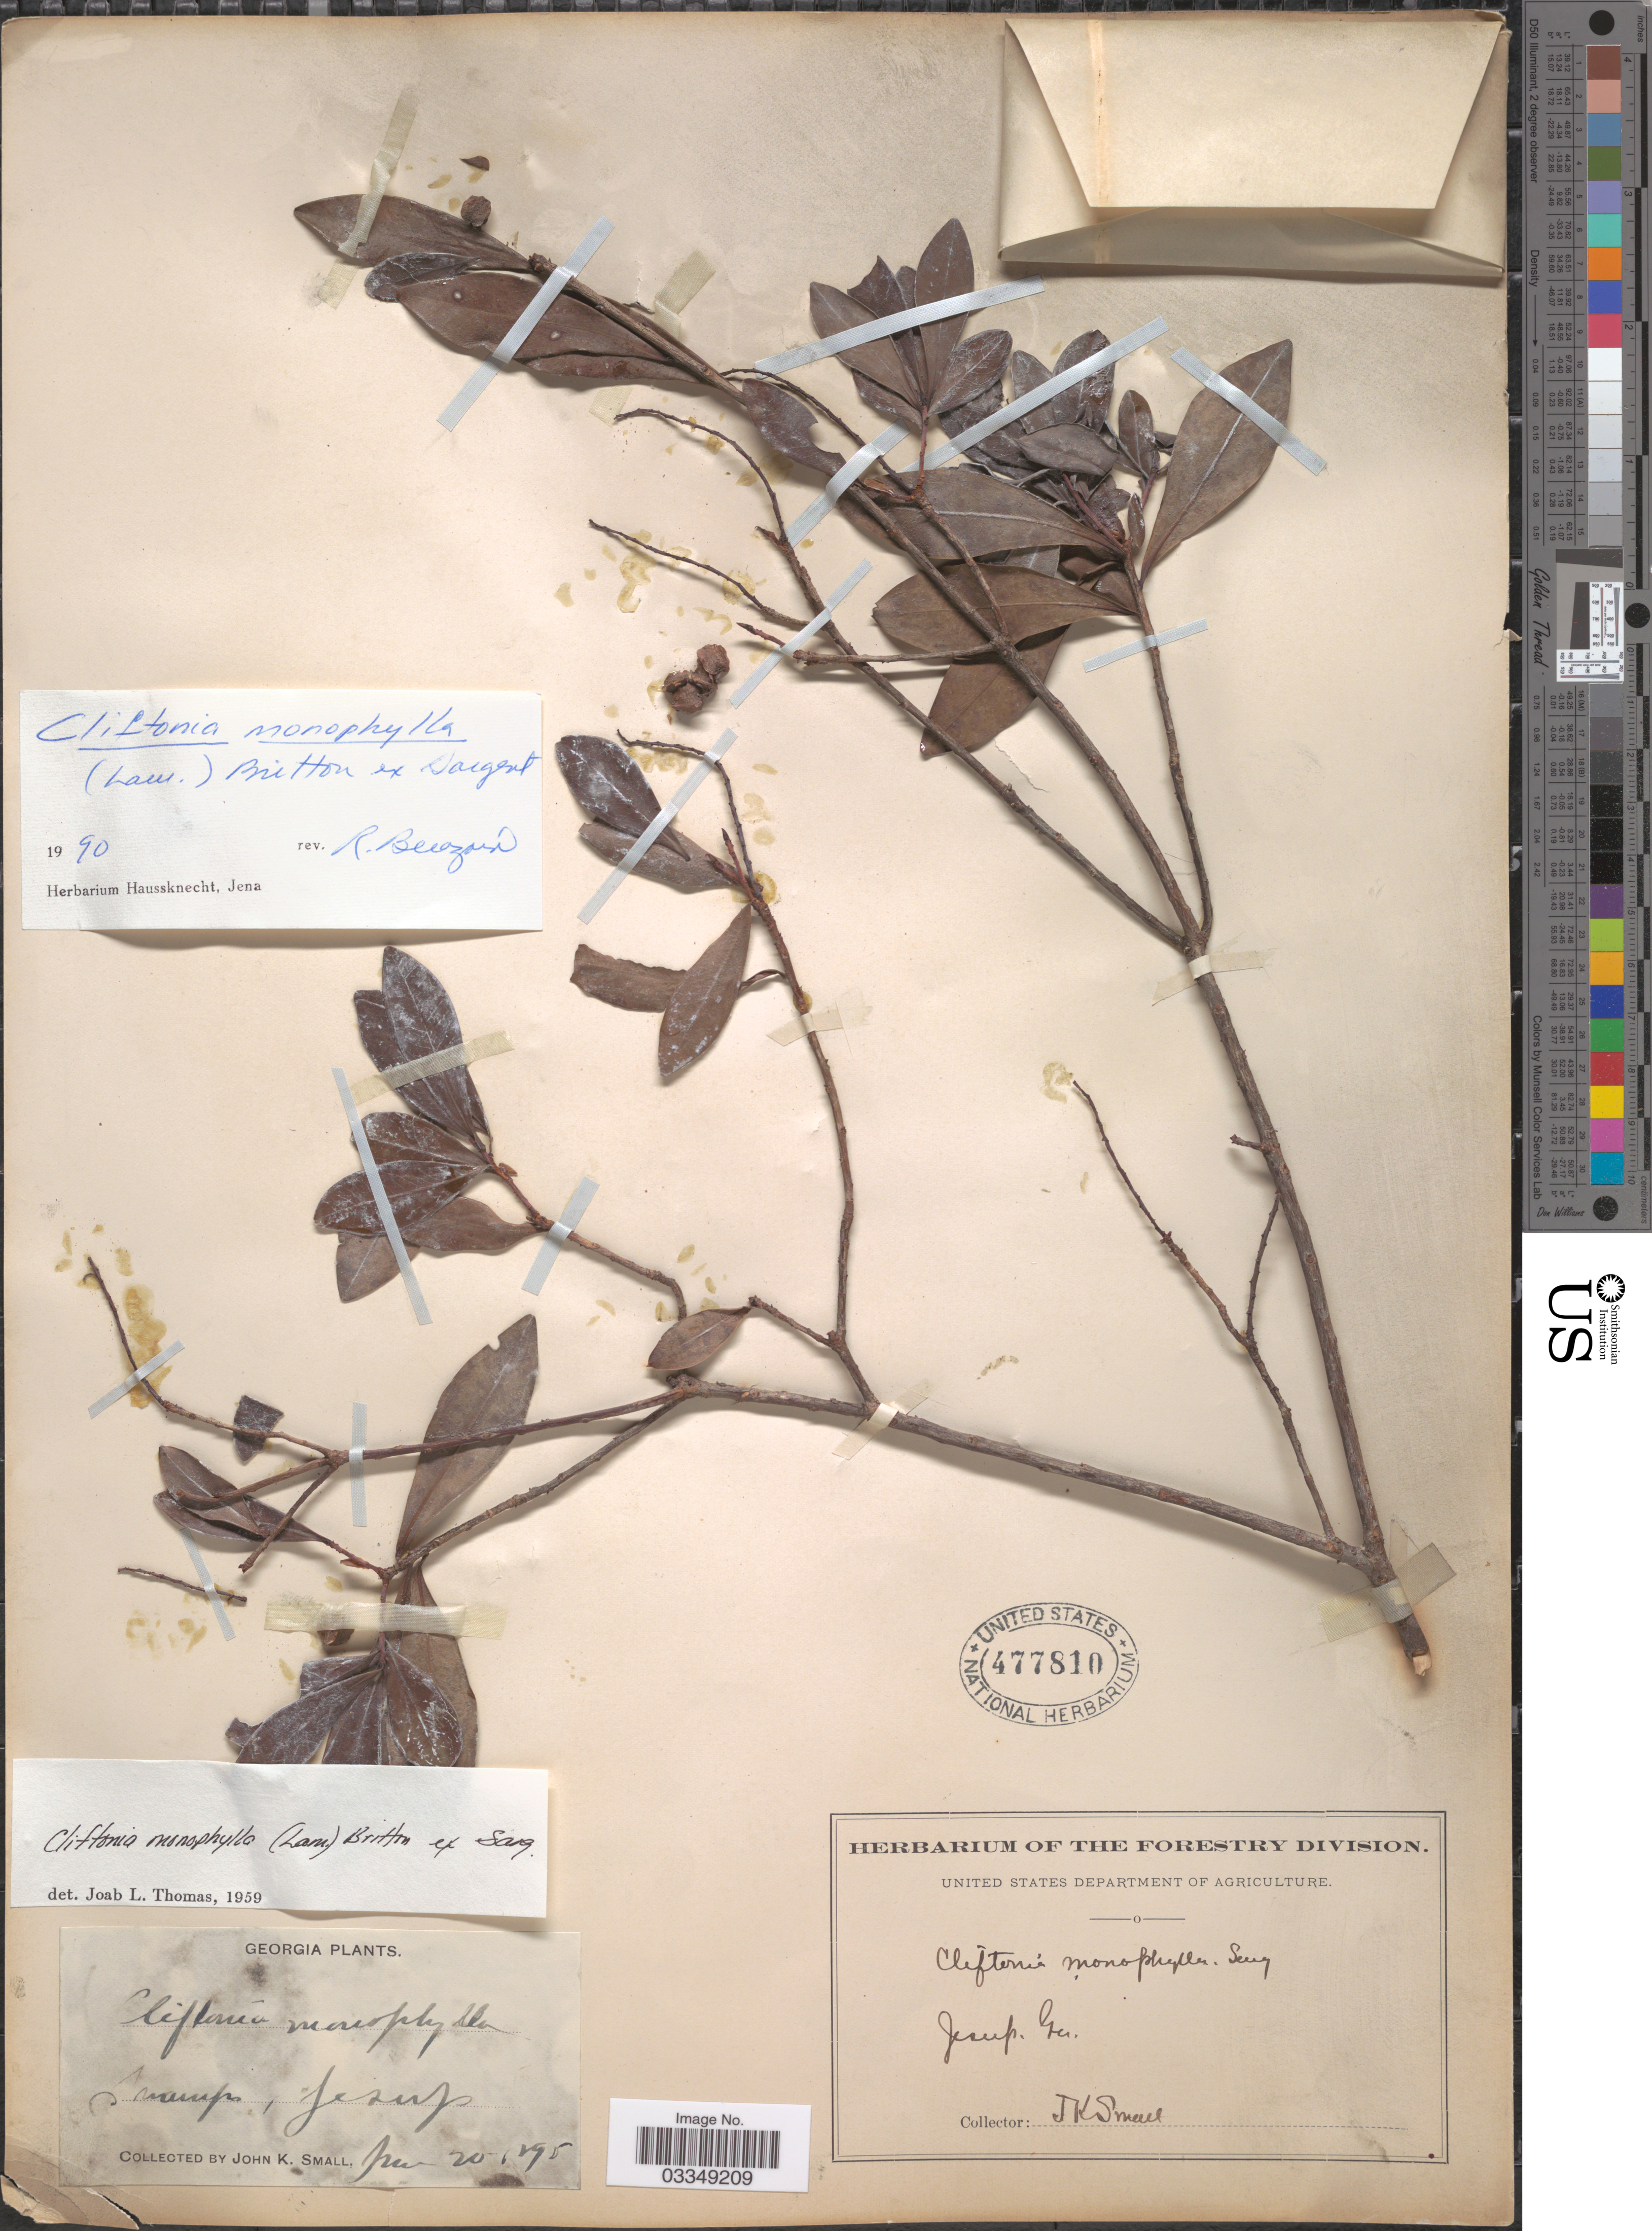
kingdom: Plantae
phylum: Tracheophyta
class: Magnoliopsida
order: Ericales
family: Cyrillaceae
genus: Cliftonia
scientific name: Cliftonia monophylla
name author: (Lam.) Britton ex Sarg.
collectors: J. K. Small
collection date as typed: June 20, 195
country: United States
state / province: Georgia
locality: Jesup.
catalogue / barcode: US 477810